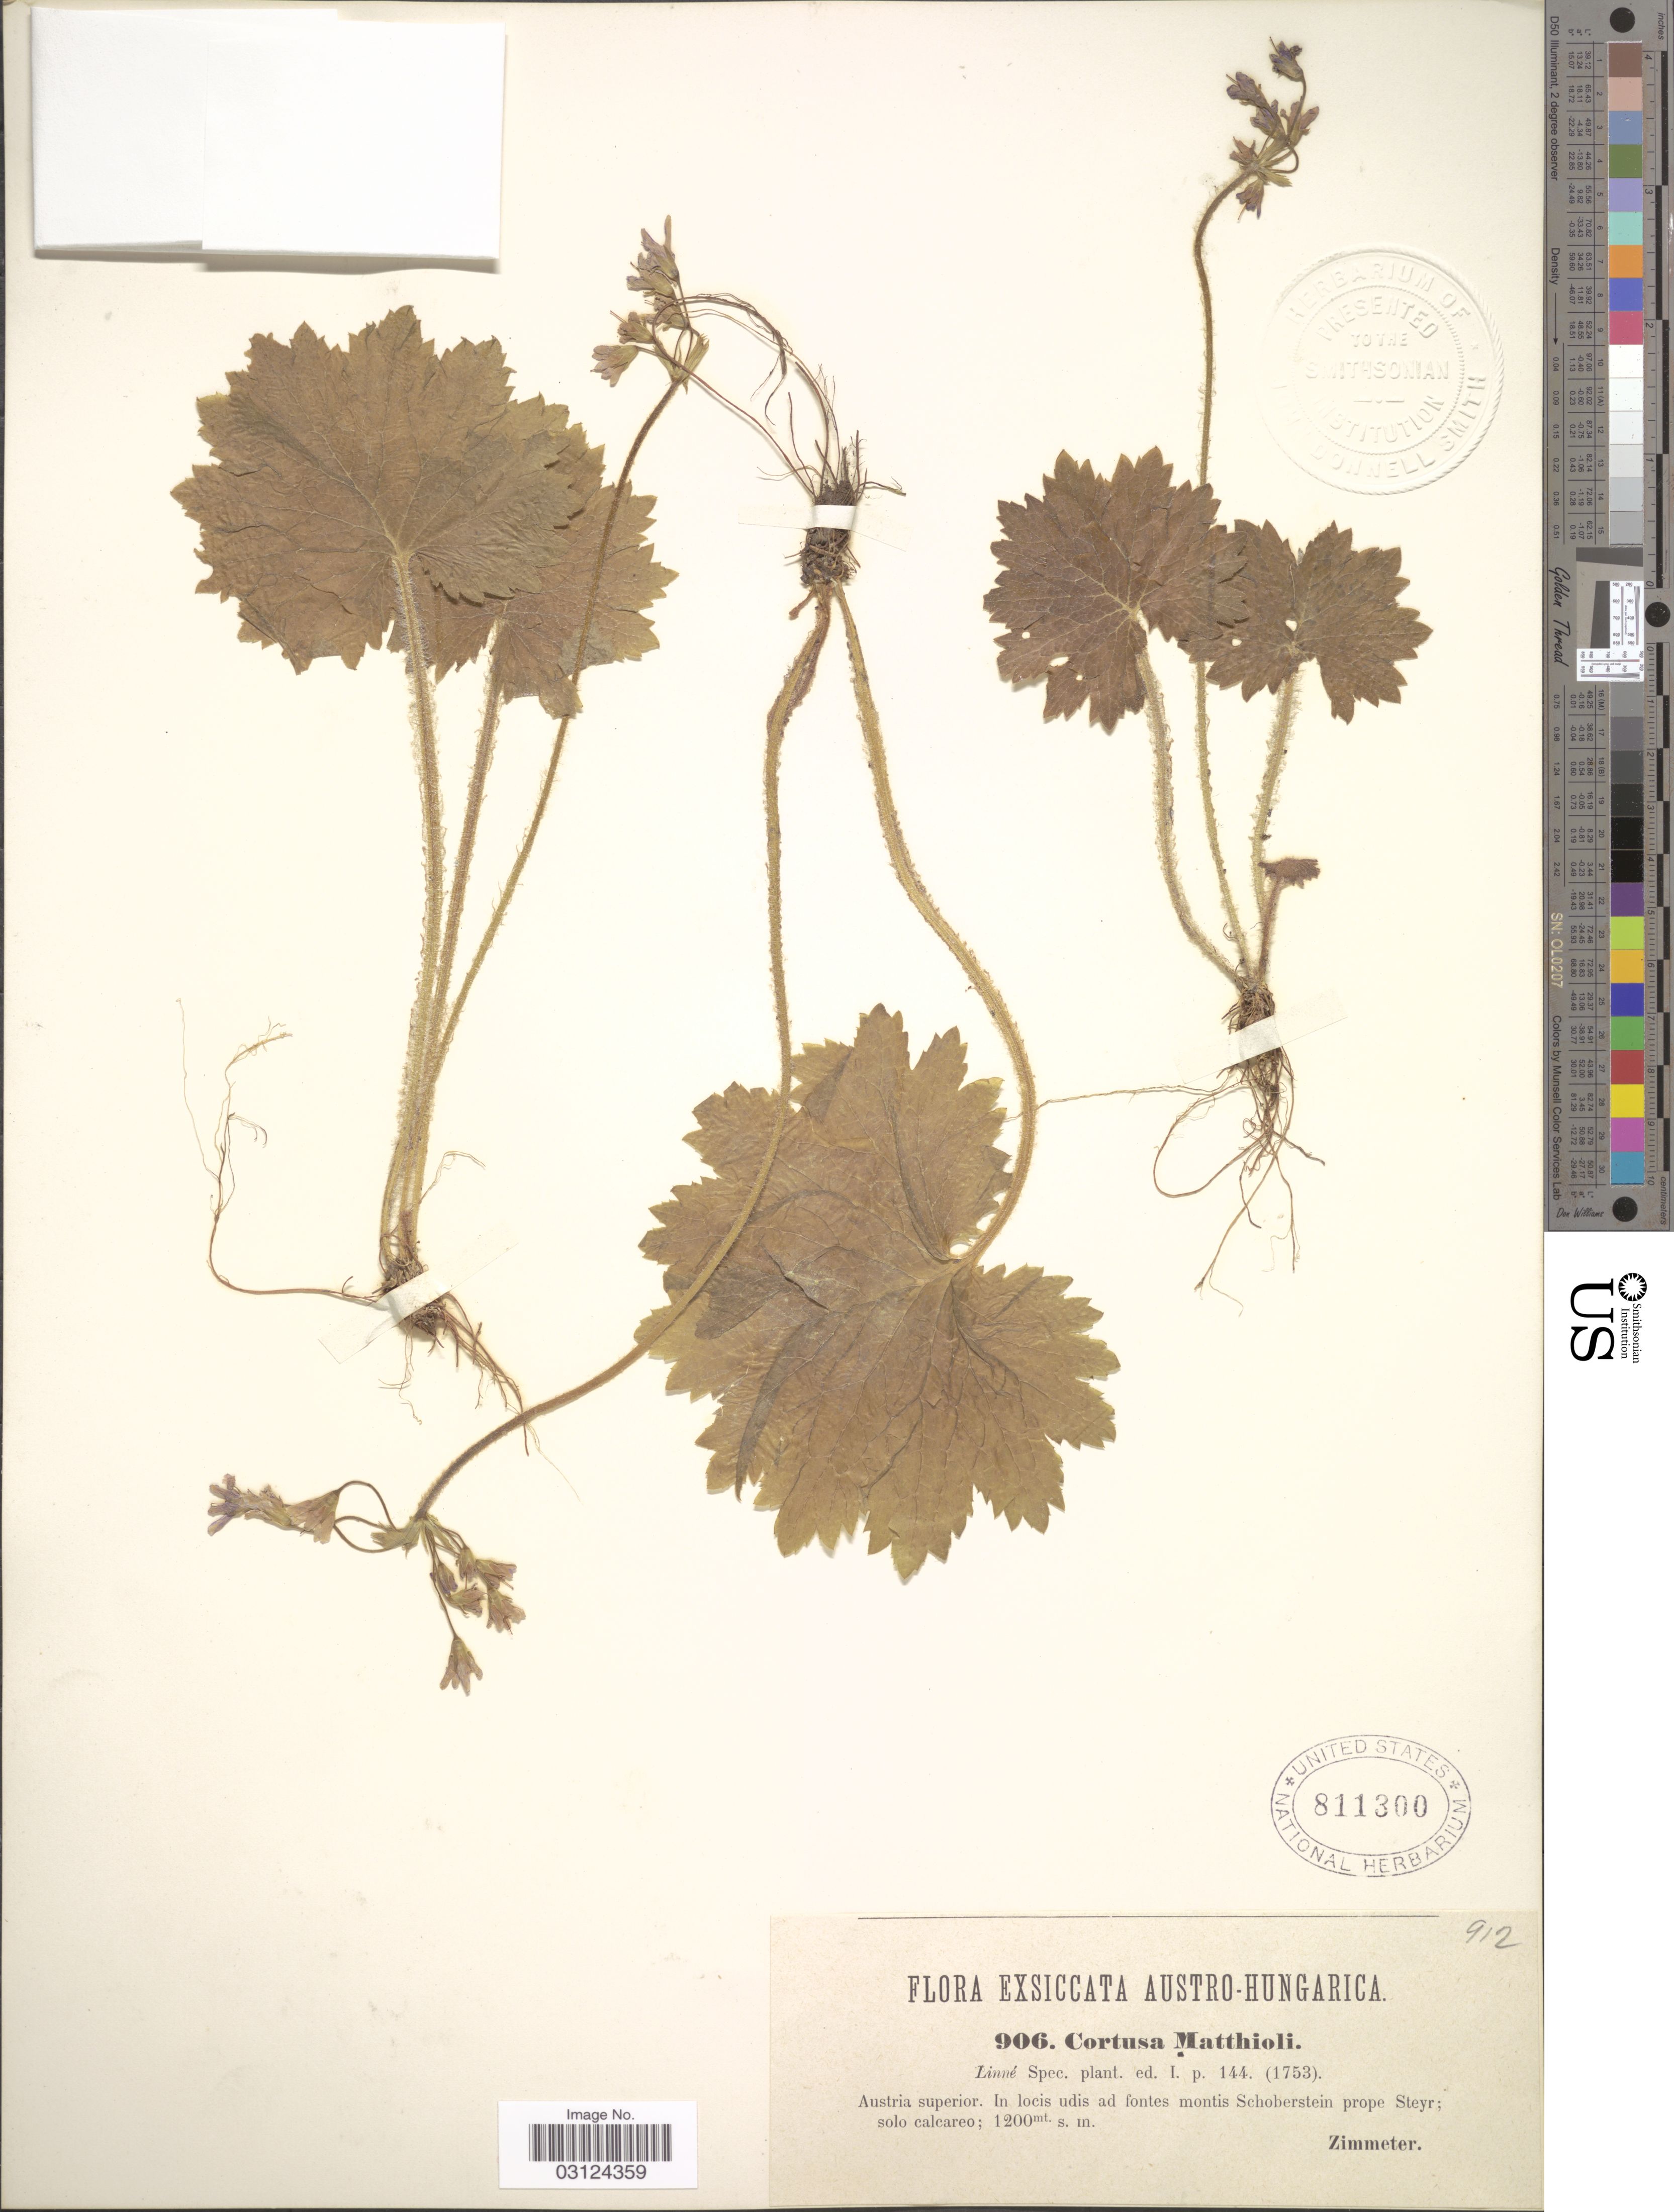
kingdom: Plantae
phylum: Tracheophyta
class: Magnoliopsida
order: Ericales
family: Primulaceae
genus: Cortusa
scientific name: Cortusa matthioli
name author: L.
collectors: A. Zimmeter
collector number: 906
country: Austria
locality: Austro-Hungarica. In locis udis ad fontes montis Schoberstein prope Steyr.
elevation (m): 1200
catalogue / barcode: US 811300